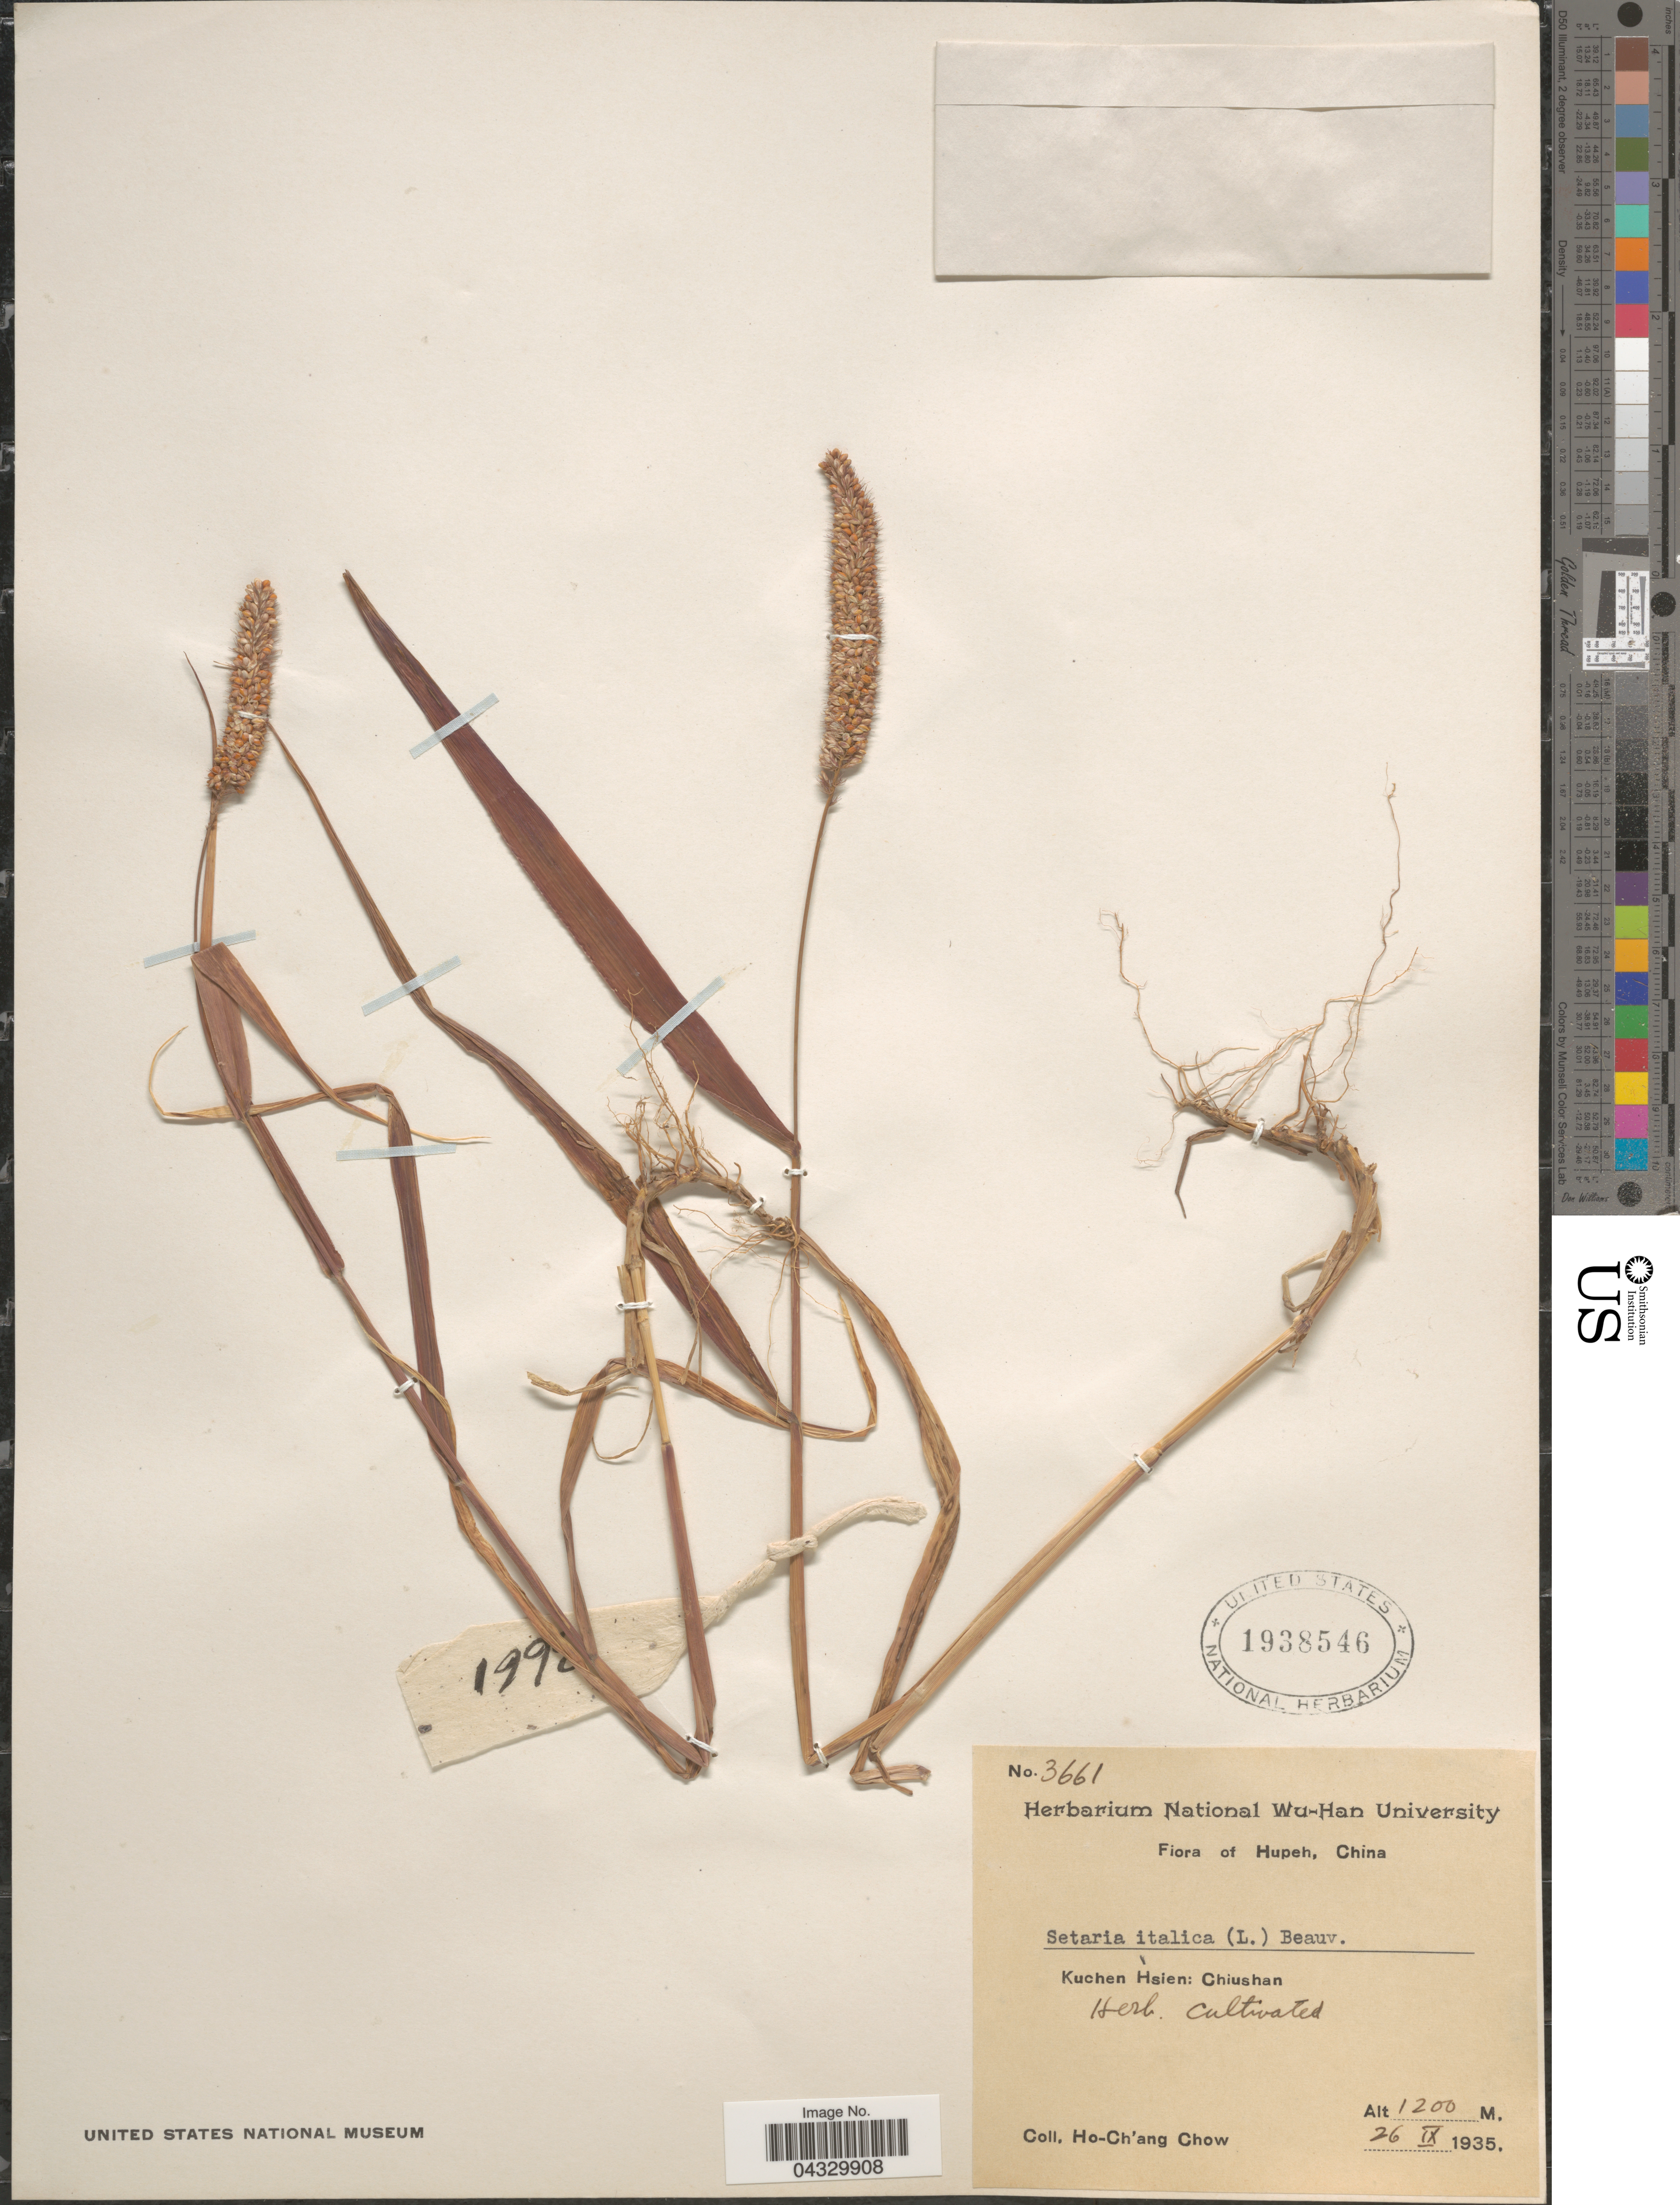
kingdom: Plantae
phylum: Tracheophyta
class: Liliopsida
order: Poales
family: Poaceae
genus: Setaria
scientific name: Setaria italica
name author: (L.) P. Beauv.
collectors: H. Chow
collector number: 3661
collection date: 1935-09-26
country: China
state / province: Hubei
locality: Hupeh. Kuchen Hsien: Chiushan.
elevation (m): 1200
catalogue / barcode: US 1938546